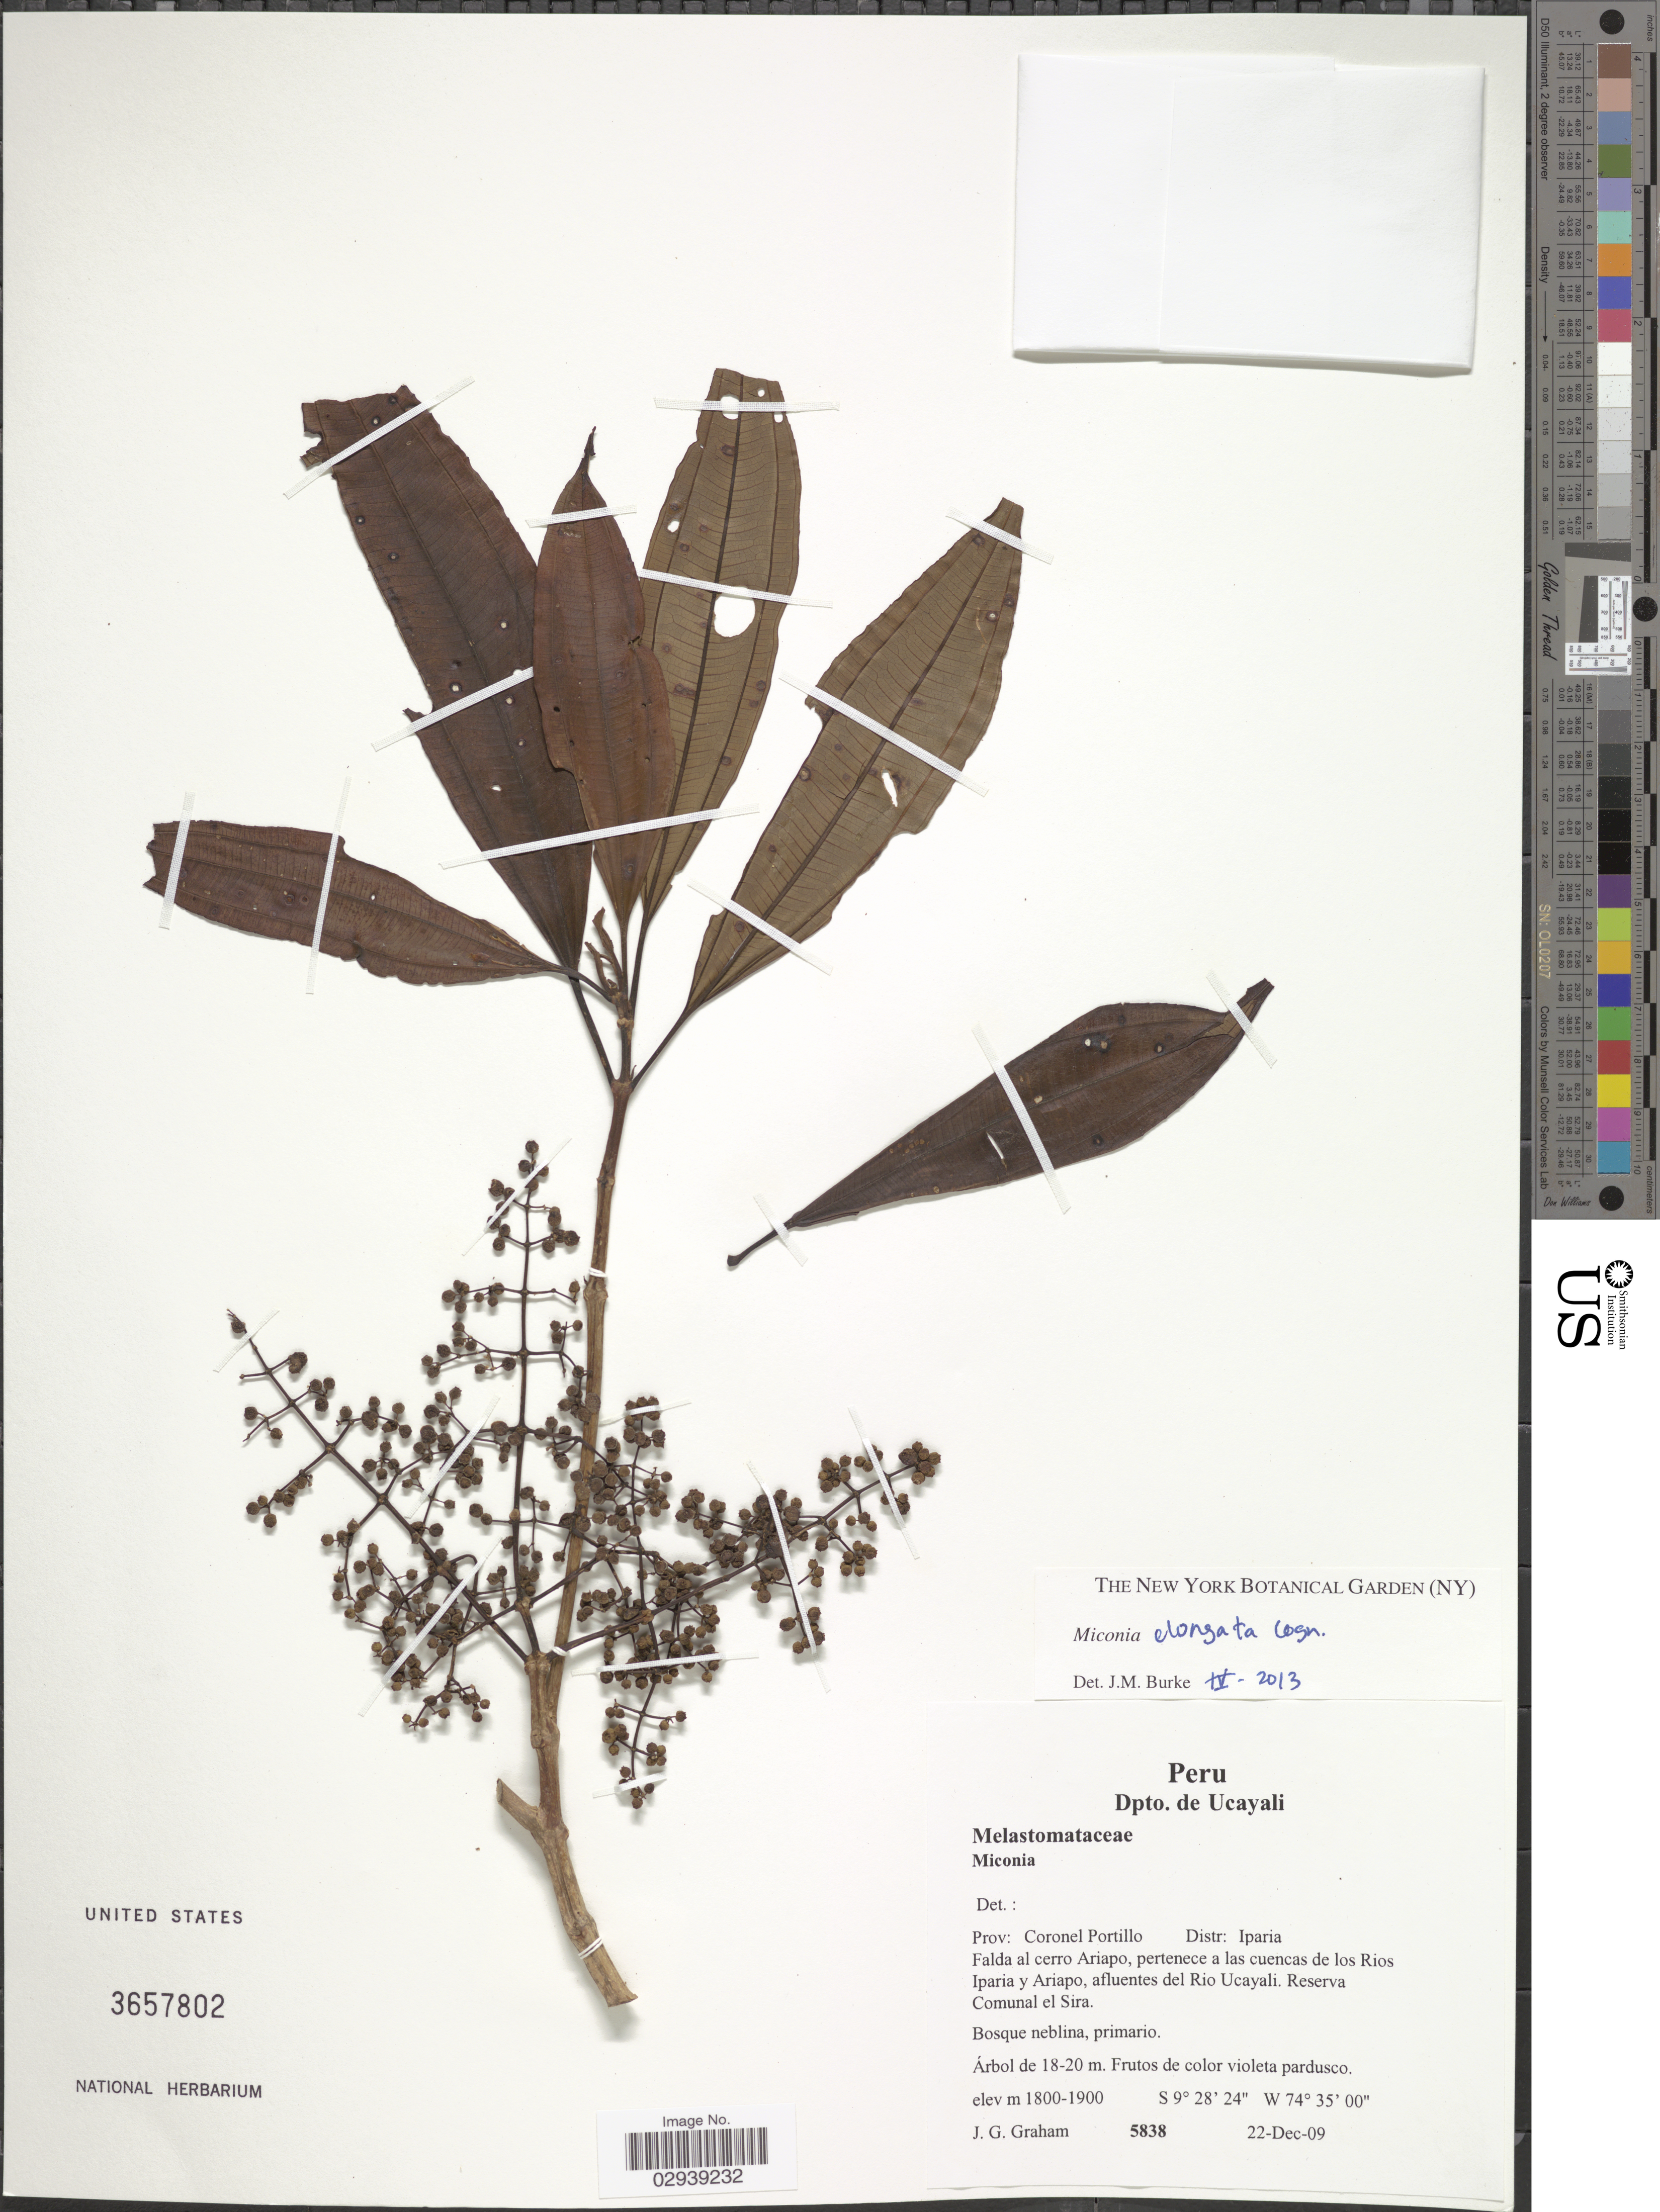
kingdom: Plantae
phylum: Tracheophyta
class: Magnoliopsida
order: Myrtales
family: Melastomataceae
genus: Miconia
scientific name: Miconia elongata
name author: Cogn.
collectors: J. Graham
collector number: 5838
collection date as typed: Transcribed d/m/y: 22/12/9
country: Peru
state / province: Ucayali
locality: Dpto. de Ucayali. Prov: Coronel Portillo. Distr: Iparia. Falda al cerro Ariapo, pertenece a las cuencas de los Rios Iparia y Ariapo, afluentes del Rio Ucayali. Reserva Comunal el Sira.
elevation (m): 1800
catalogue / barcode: US 3657802